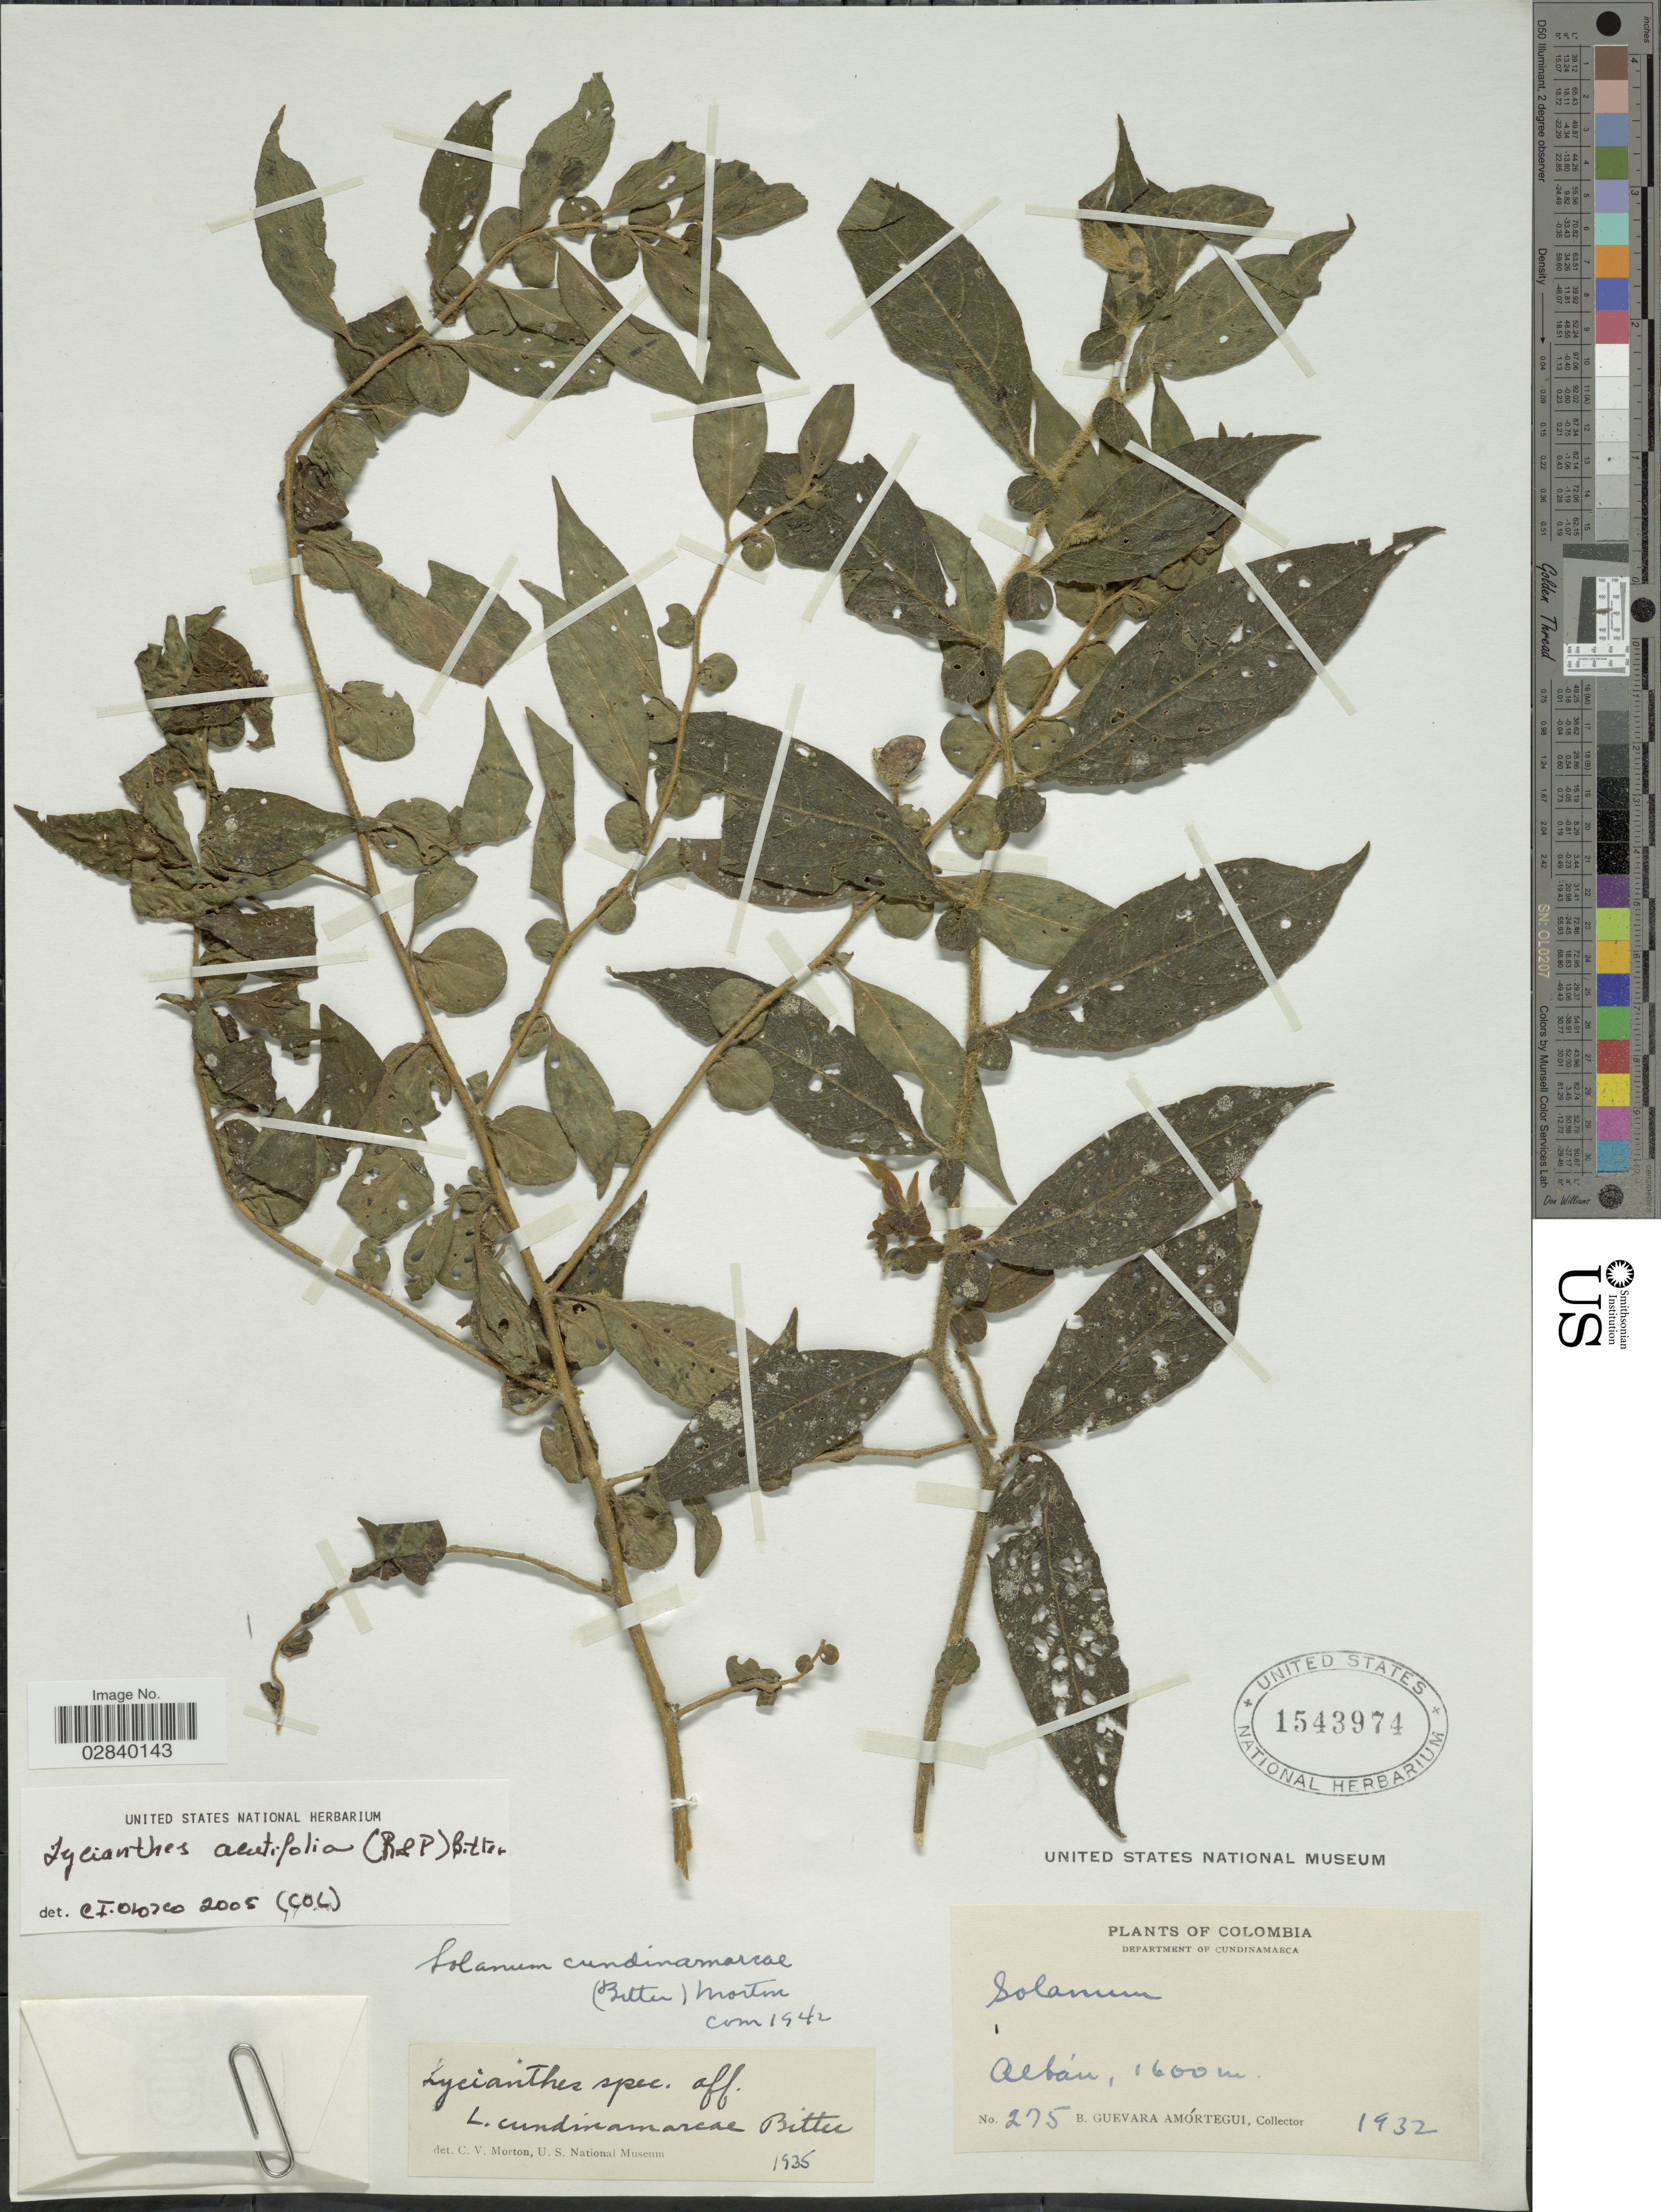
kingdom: Plantae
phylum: Tracheophyta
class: Magnoliopsida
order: Solanales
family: Solanaceae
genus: Lycianthes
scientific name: Lycianthes acutifolia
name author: (Ruiz & Pav.) Bitter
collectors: B. Guevara Amortegui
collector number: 275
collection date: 1932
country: Colombia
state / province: Cundinamarca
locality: Department of Cundinamarca. Albán.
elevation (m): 1600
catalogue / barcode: US 1543974